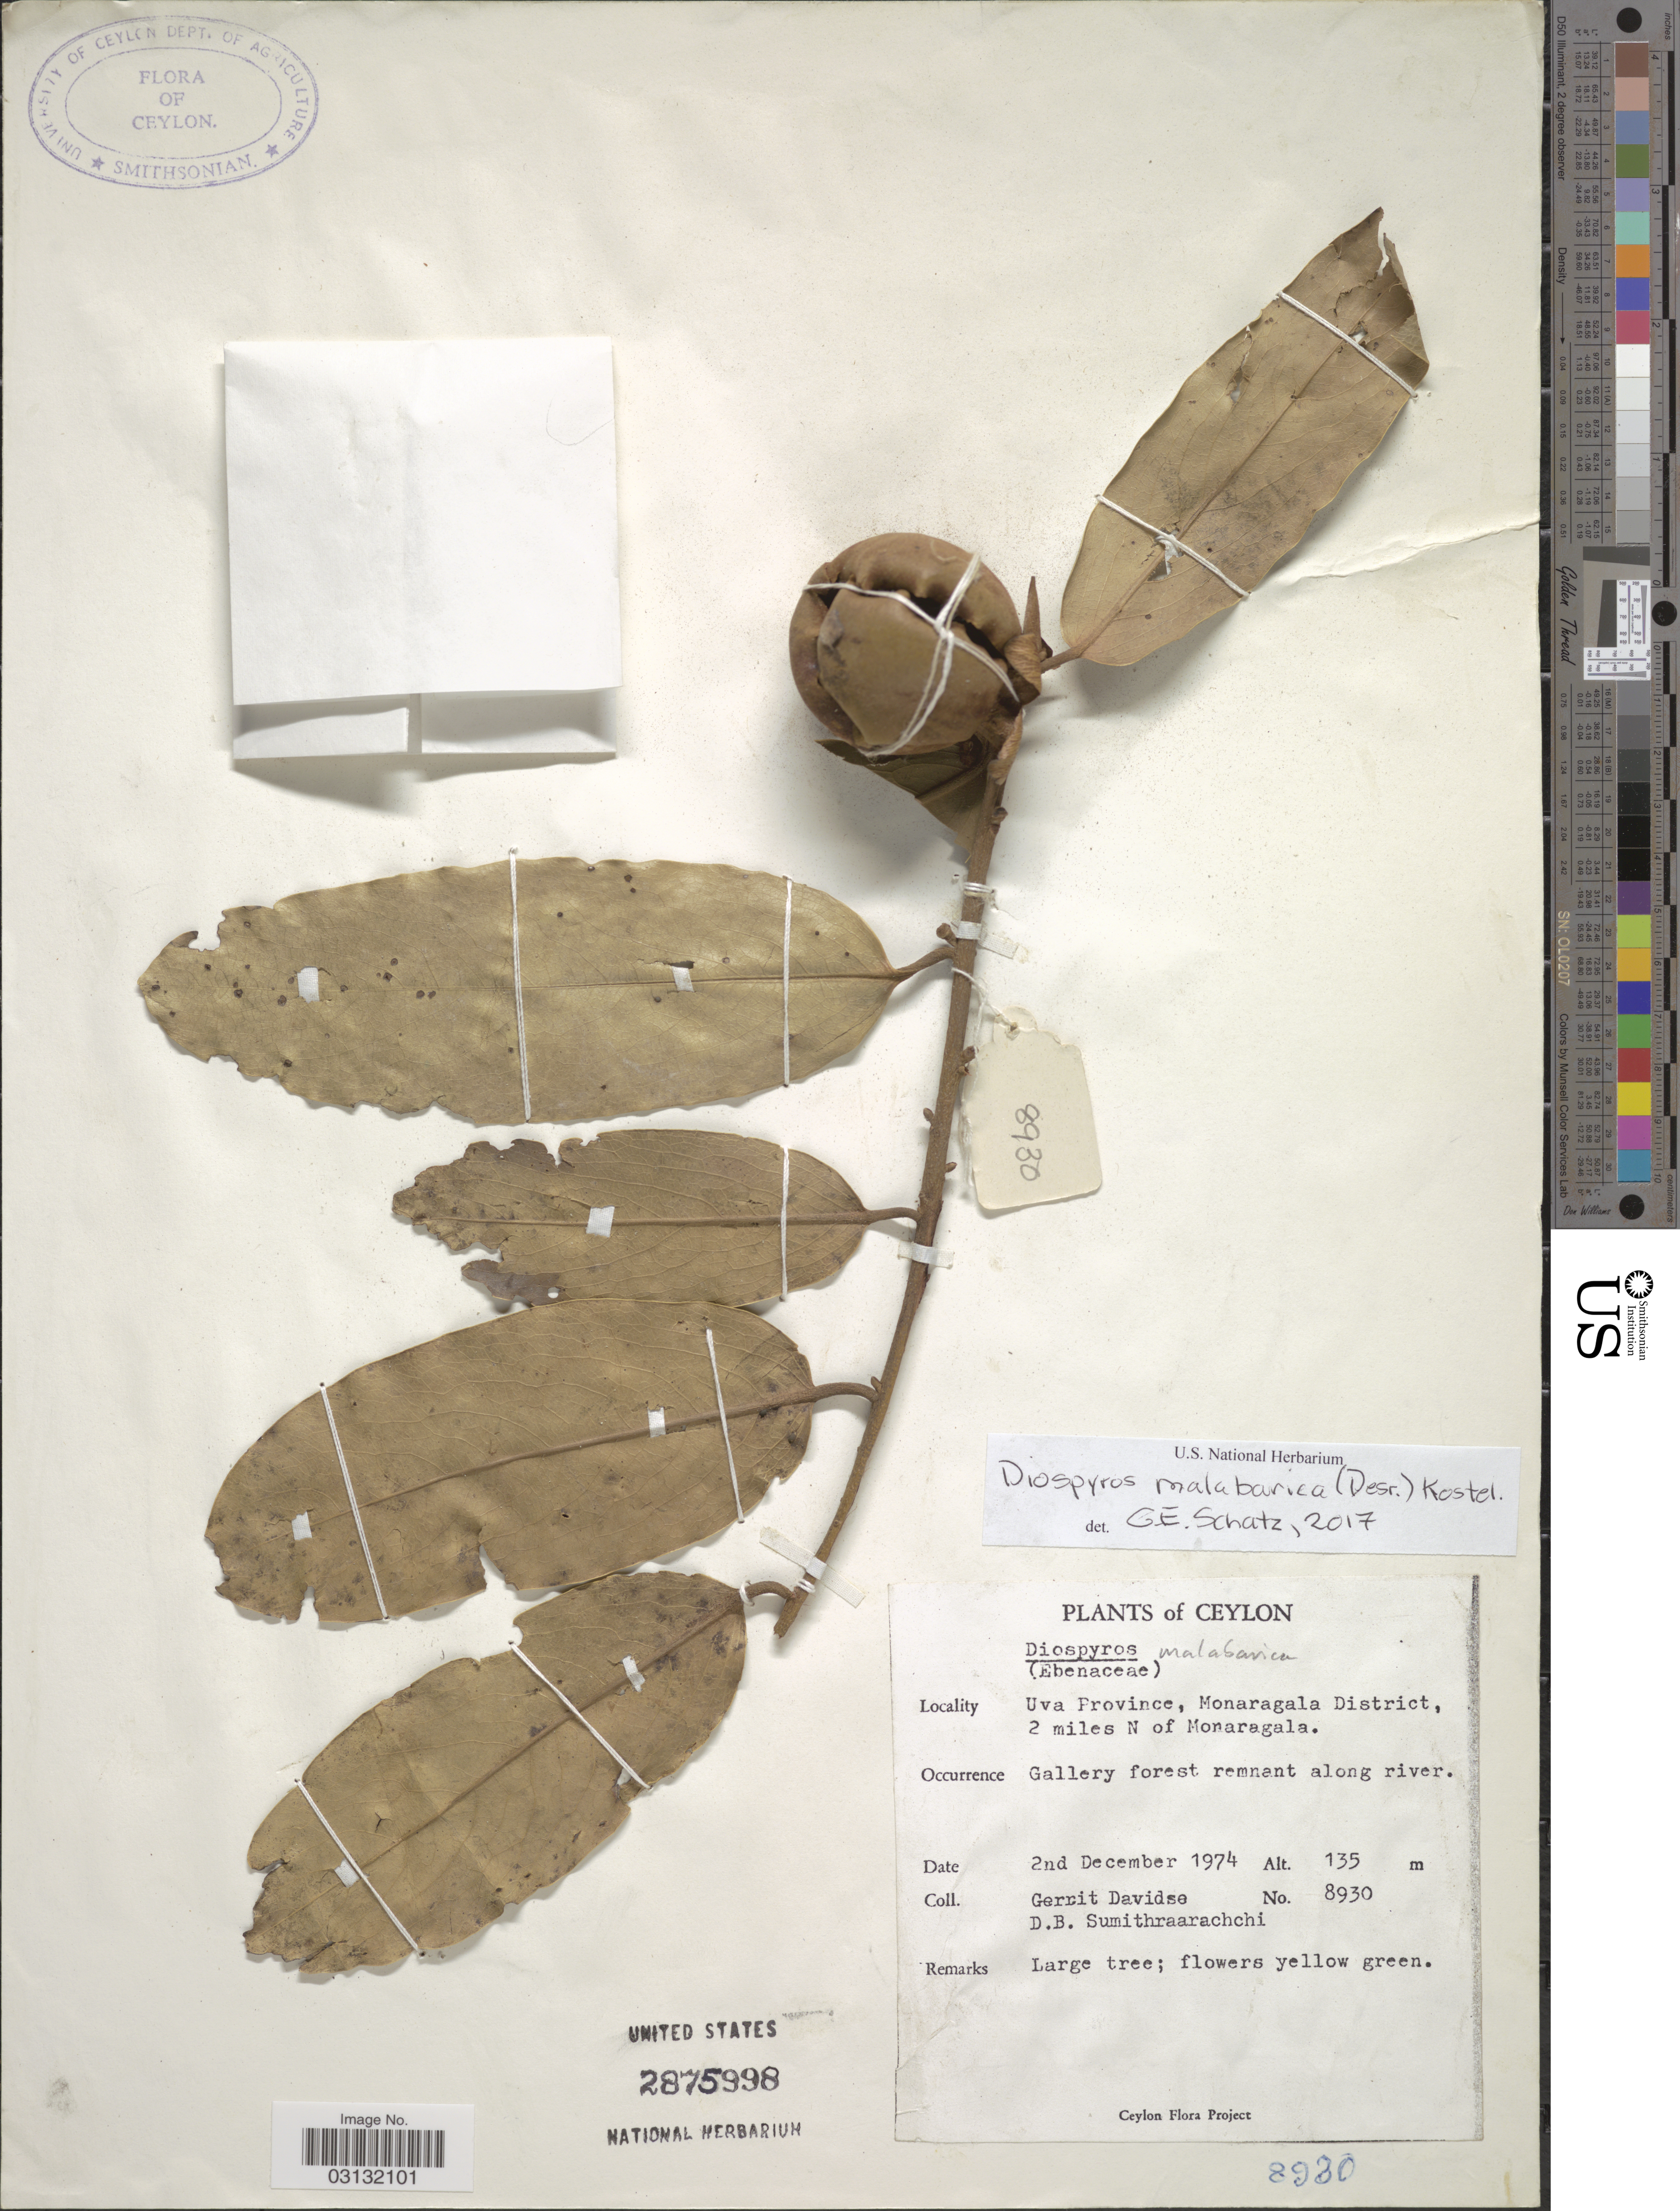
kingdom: Plantae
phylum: Tracheophyta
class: Magnoliopsida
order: Ericales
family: Ebenaceae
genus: Diospyros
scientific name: Diospyros malabarica var. malabarica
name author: (Desr.) Kostel.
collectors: G. Davidse & D. B. Sumithraarachchi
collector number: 8930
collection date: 1974-12-02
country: Sri Lanka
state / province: Uva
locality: Ceylon, Uva Province, Monaragala District, 2 miles N of Monaragala, Gallery forest remnant along river.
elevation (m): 135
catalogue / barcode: US 2875998